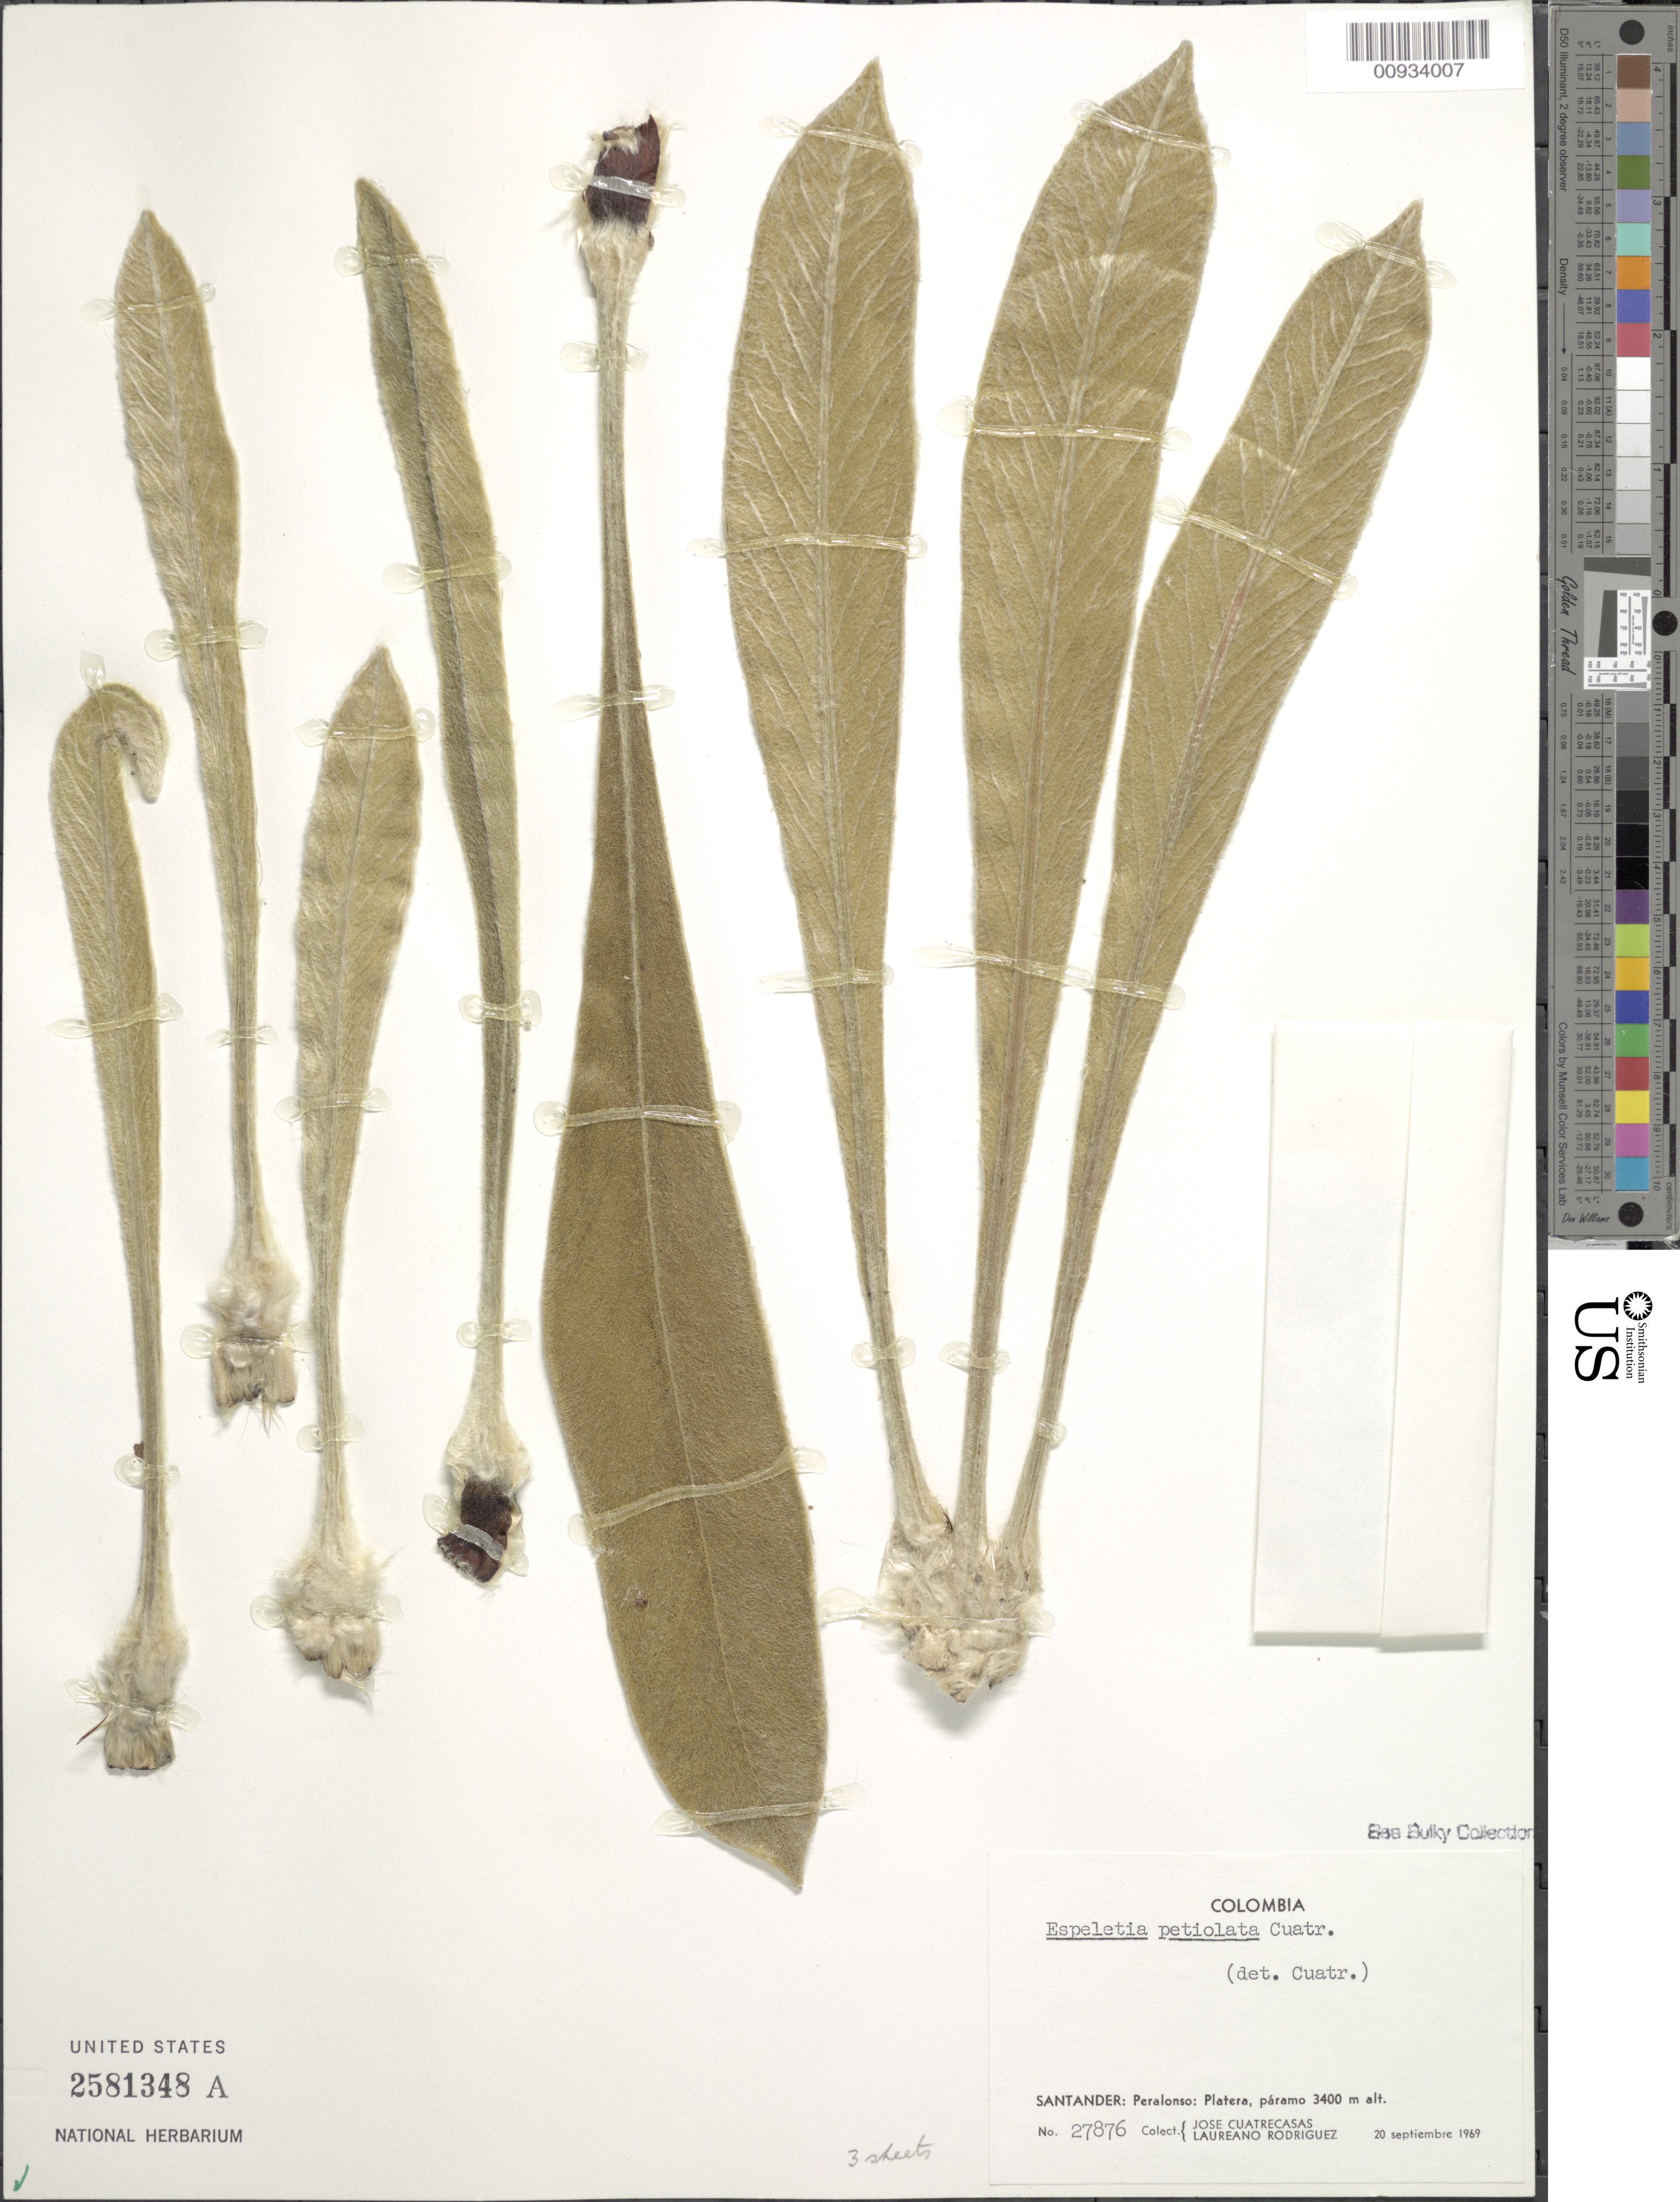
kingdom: Plantae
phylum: Tracheophyta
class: Magnoliopsida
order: Asterales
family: Asteraceae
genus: Espeletiopsis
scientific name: Espeletiopsis petiolata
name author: (Cuatrec.) Cuatrec.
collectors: J. Cuatrecasas & L. Rodriguez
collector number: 27876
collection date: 1969-09-20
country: Colombia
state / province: Santander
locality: Peralonso, Platera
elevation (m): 3400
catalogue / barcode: US 2581348A